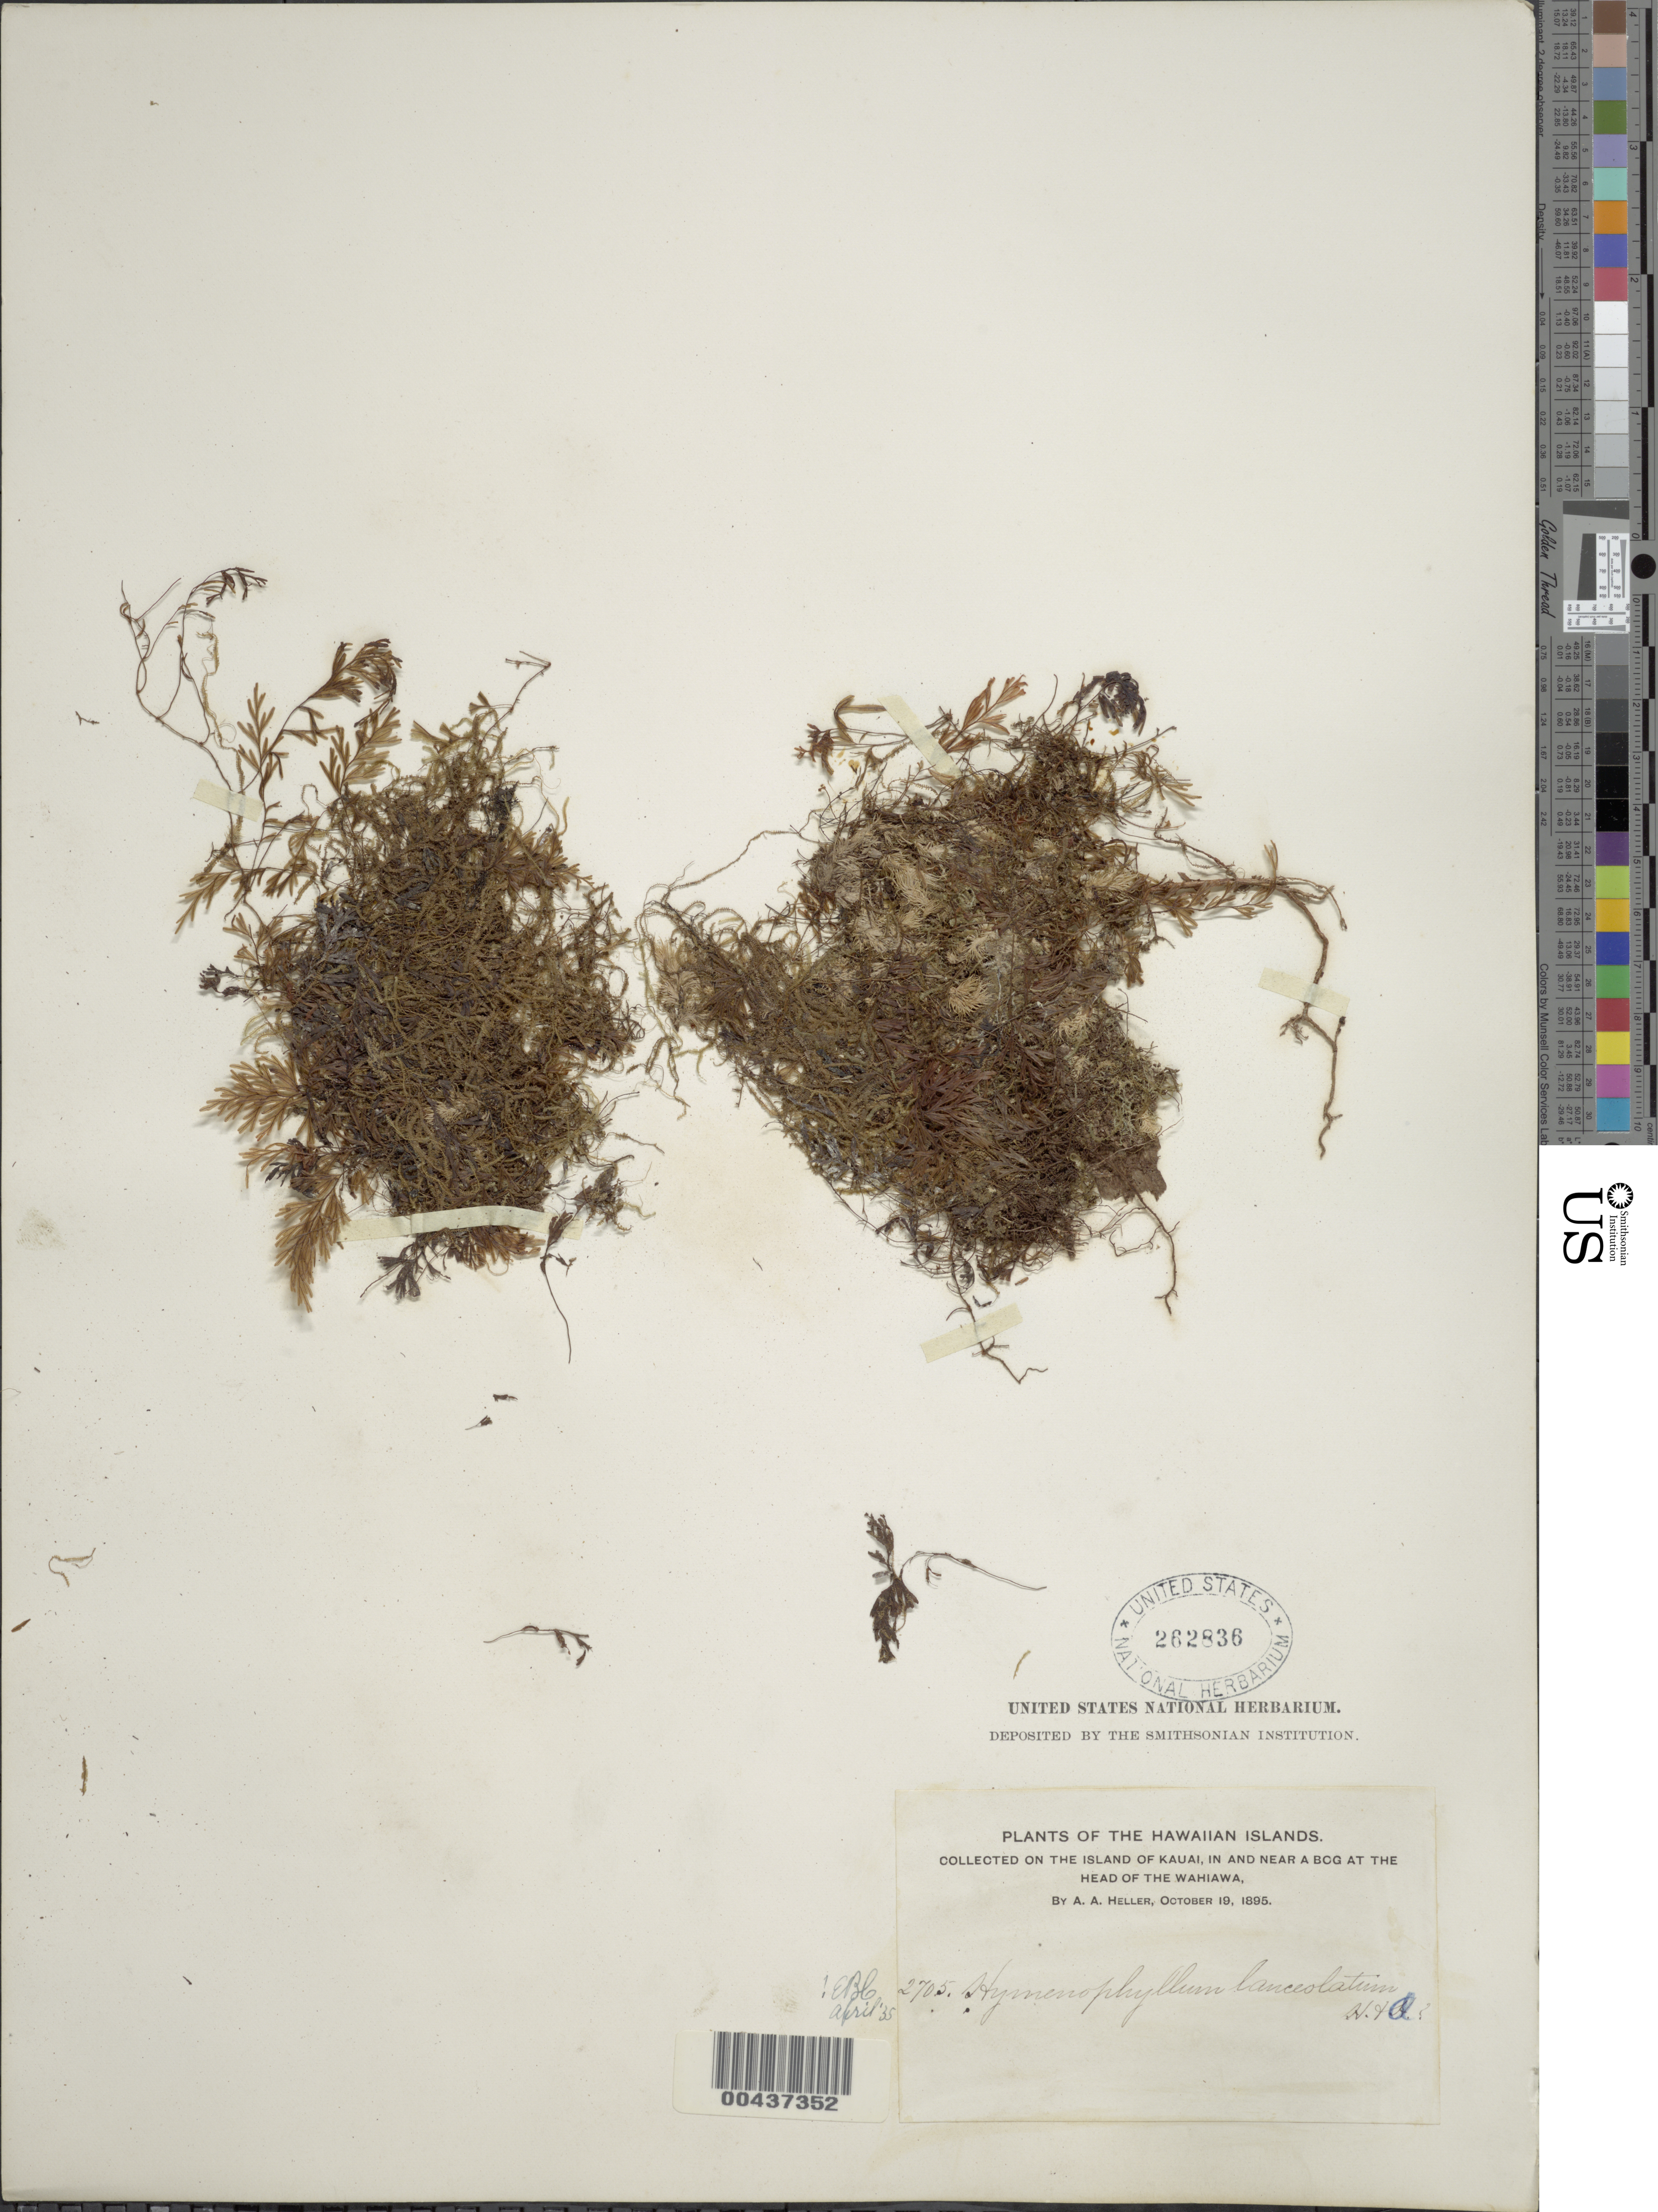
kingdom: Plantae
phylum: Tracheophyta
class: Polypodiopsida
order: Hymenophyllales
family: Hymenophyllaceae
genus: Hymenophyllum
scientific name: Hymenophyllum lanceolatum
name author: Hook. & Arn.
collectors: A. A. Heller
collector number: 2705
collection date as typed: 19 Oct 1895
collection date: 1895-10-19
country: United States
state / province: Hawaii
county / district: Kauai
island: Kaua'i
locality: In and near a bog at the head of the Wahiawa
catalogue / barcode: US 262836